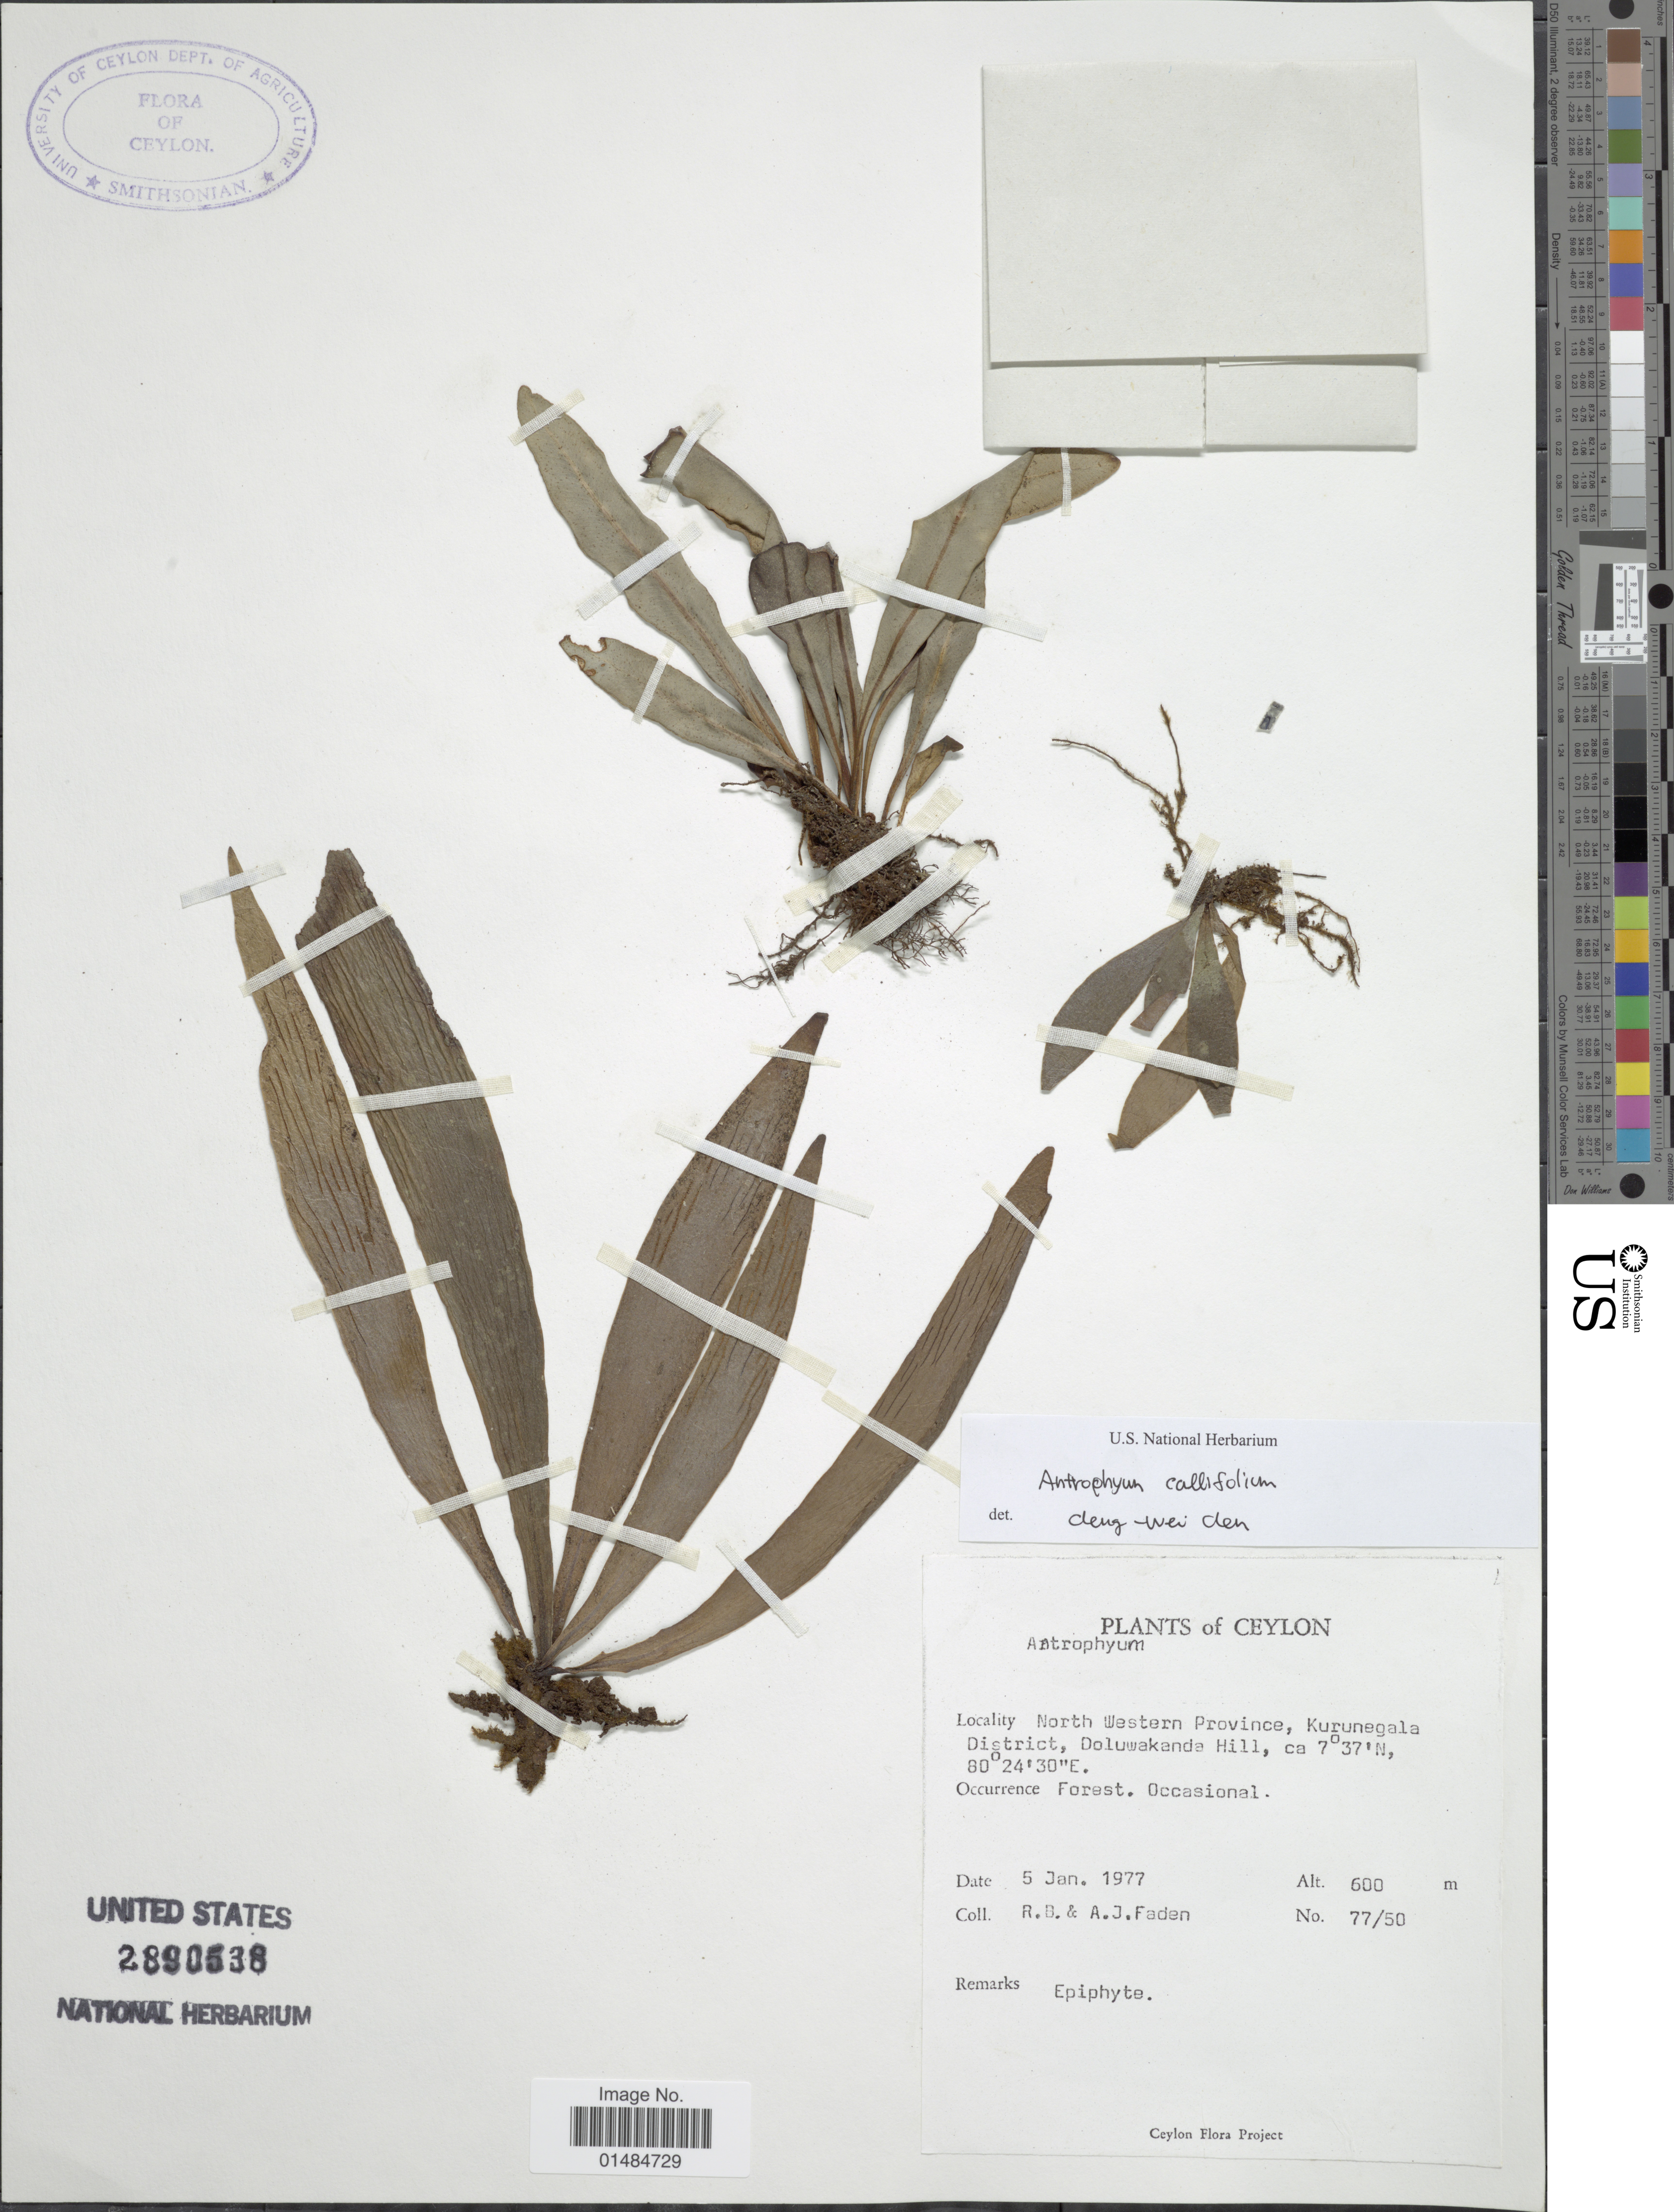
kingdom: Plantae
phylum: Tracheophyta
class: Polypodiopsida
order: Polypodiales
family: Pteridaceae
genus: Antrophyum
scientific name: Antrophyum callifolium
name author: Blume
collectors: R. B. Faden & A. J. Faden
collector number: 77/50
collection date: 1977-01-05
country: Sri Lanka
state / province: North Western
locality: Ceylon. North Western Province, Kurunegala District, Doluwakanda Hill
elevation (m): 600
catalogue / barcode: US 2890538